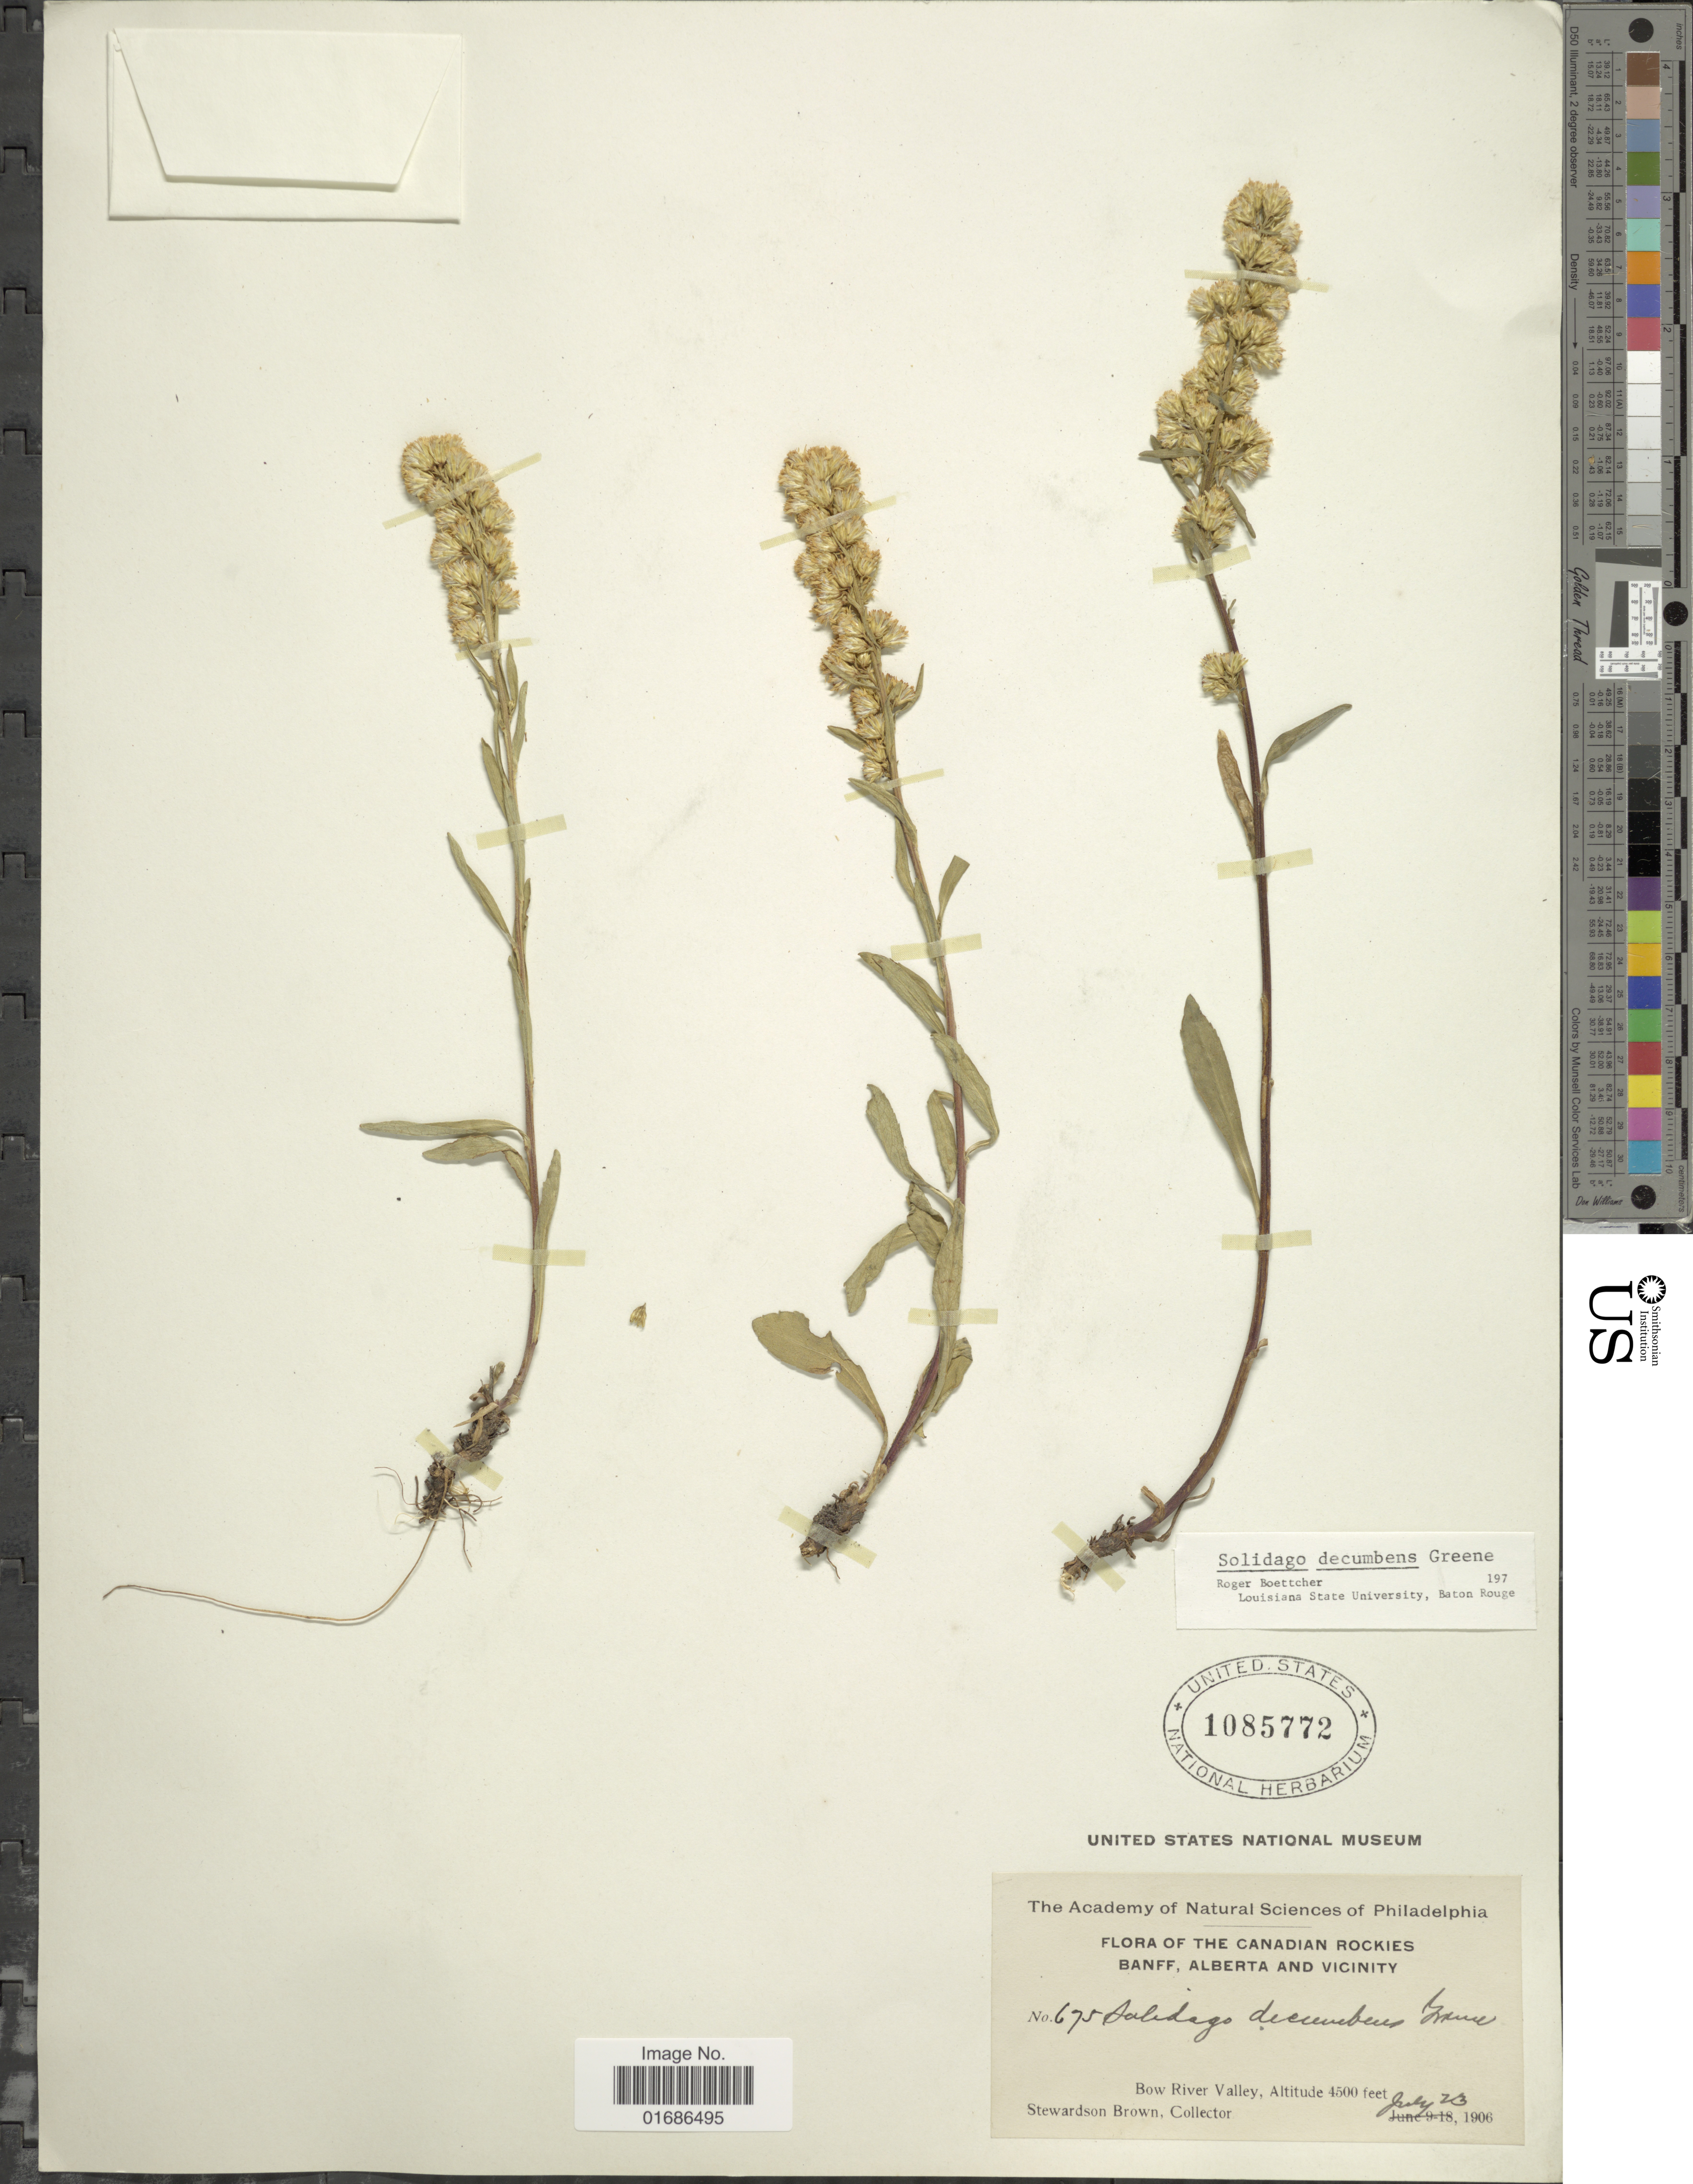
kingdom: Plantae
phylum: Tracheophyta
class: Magnoliopsida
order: Asterales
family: Asteraceae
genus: Solidago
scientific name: Solidago decumbens var. oreophila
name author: (Rydb.) Fernald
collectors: S. Brown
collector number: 675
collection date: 1906-07-23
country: Canada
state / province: Alberta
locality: The Canadian Rockies Banff, Alberta and vicinity, Bow River Valley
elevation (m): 1372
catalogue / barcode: US 1085772